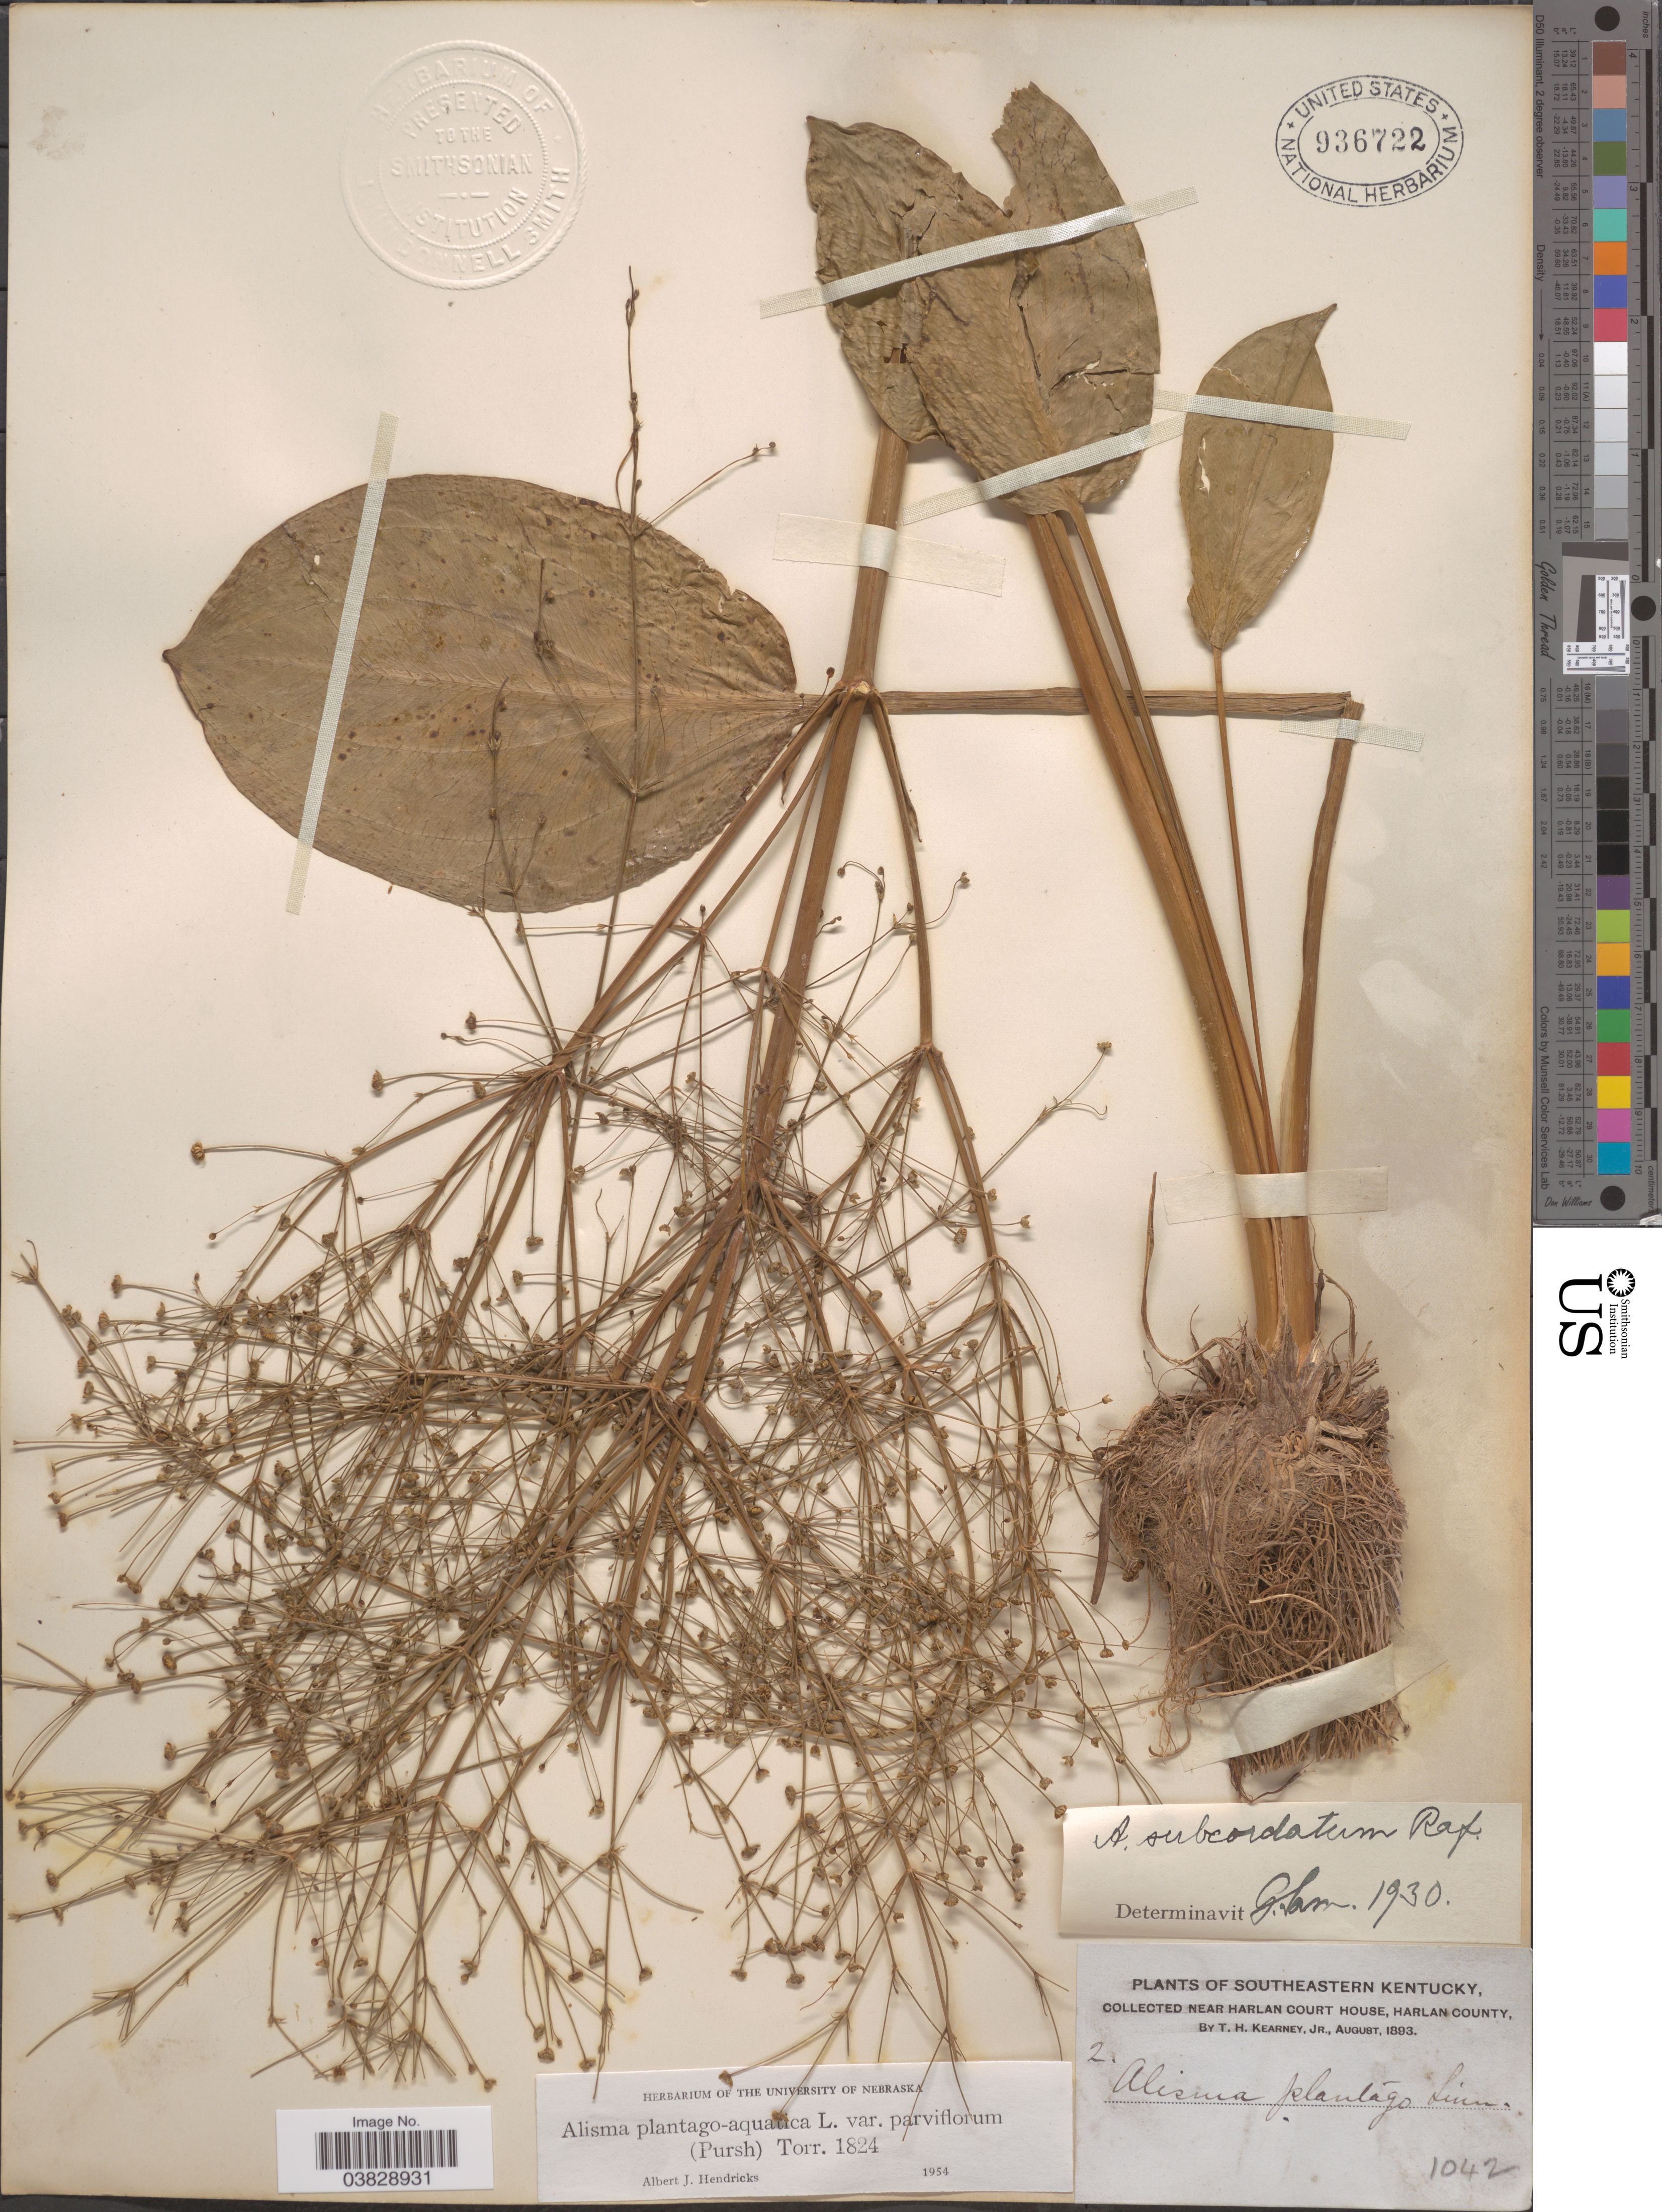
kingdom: Plantae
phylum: Tracheophyta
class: Liliopsida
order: Alismatales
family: Alismataceae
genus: Alisma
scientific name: Alisma plantago-aquatica var. parviflorum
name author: (Pursh) Torr.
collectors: T. H. Kearney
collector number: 2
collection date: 1893-08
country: United States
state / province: Kentucky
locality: Southeastern Kentucky. Near Harlan Court House, Harlan County.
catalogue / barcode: US 936722